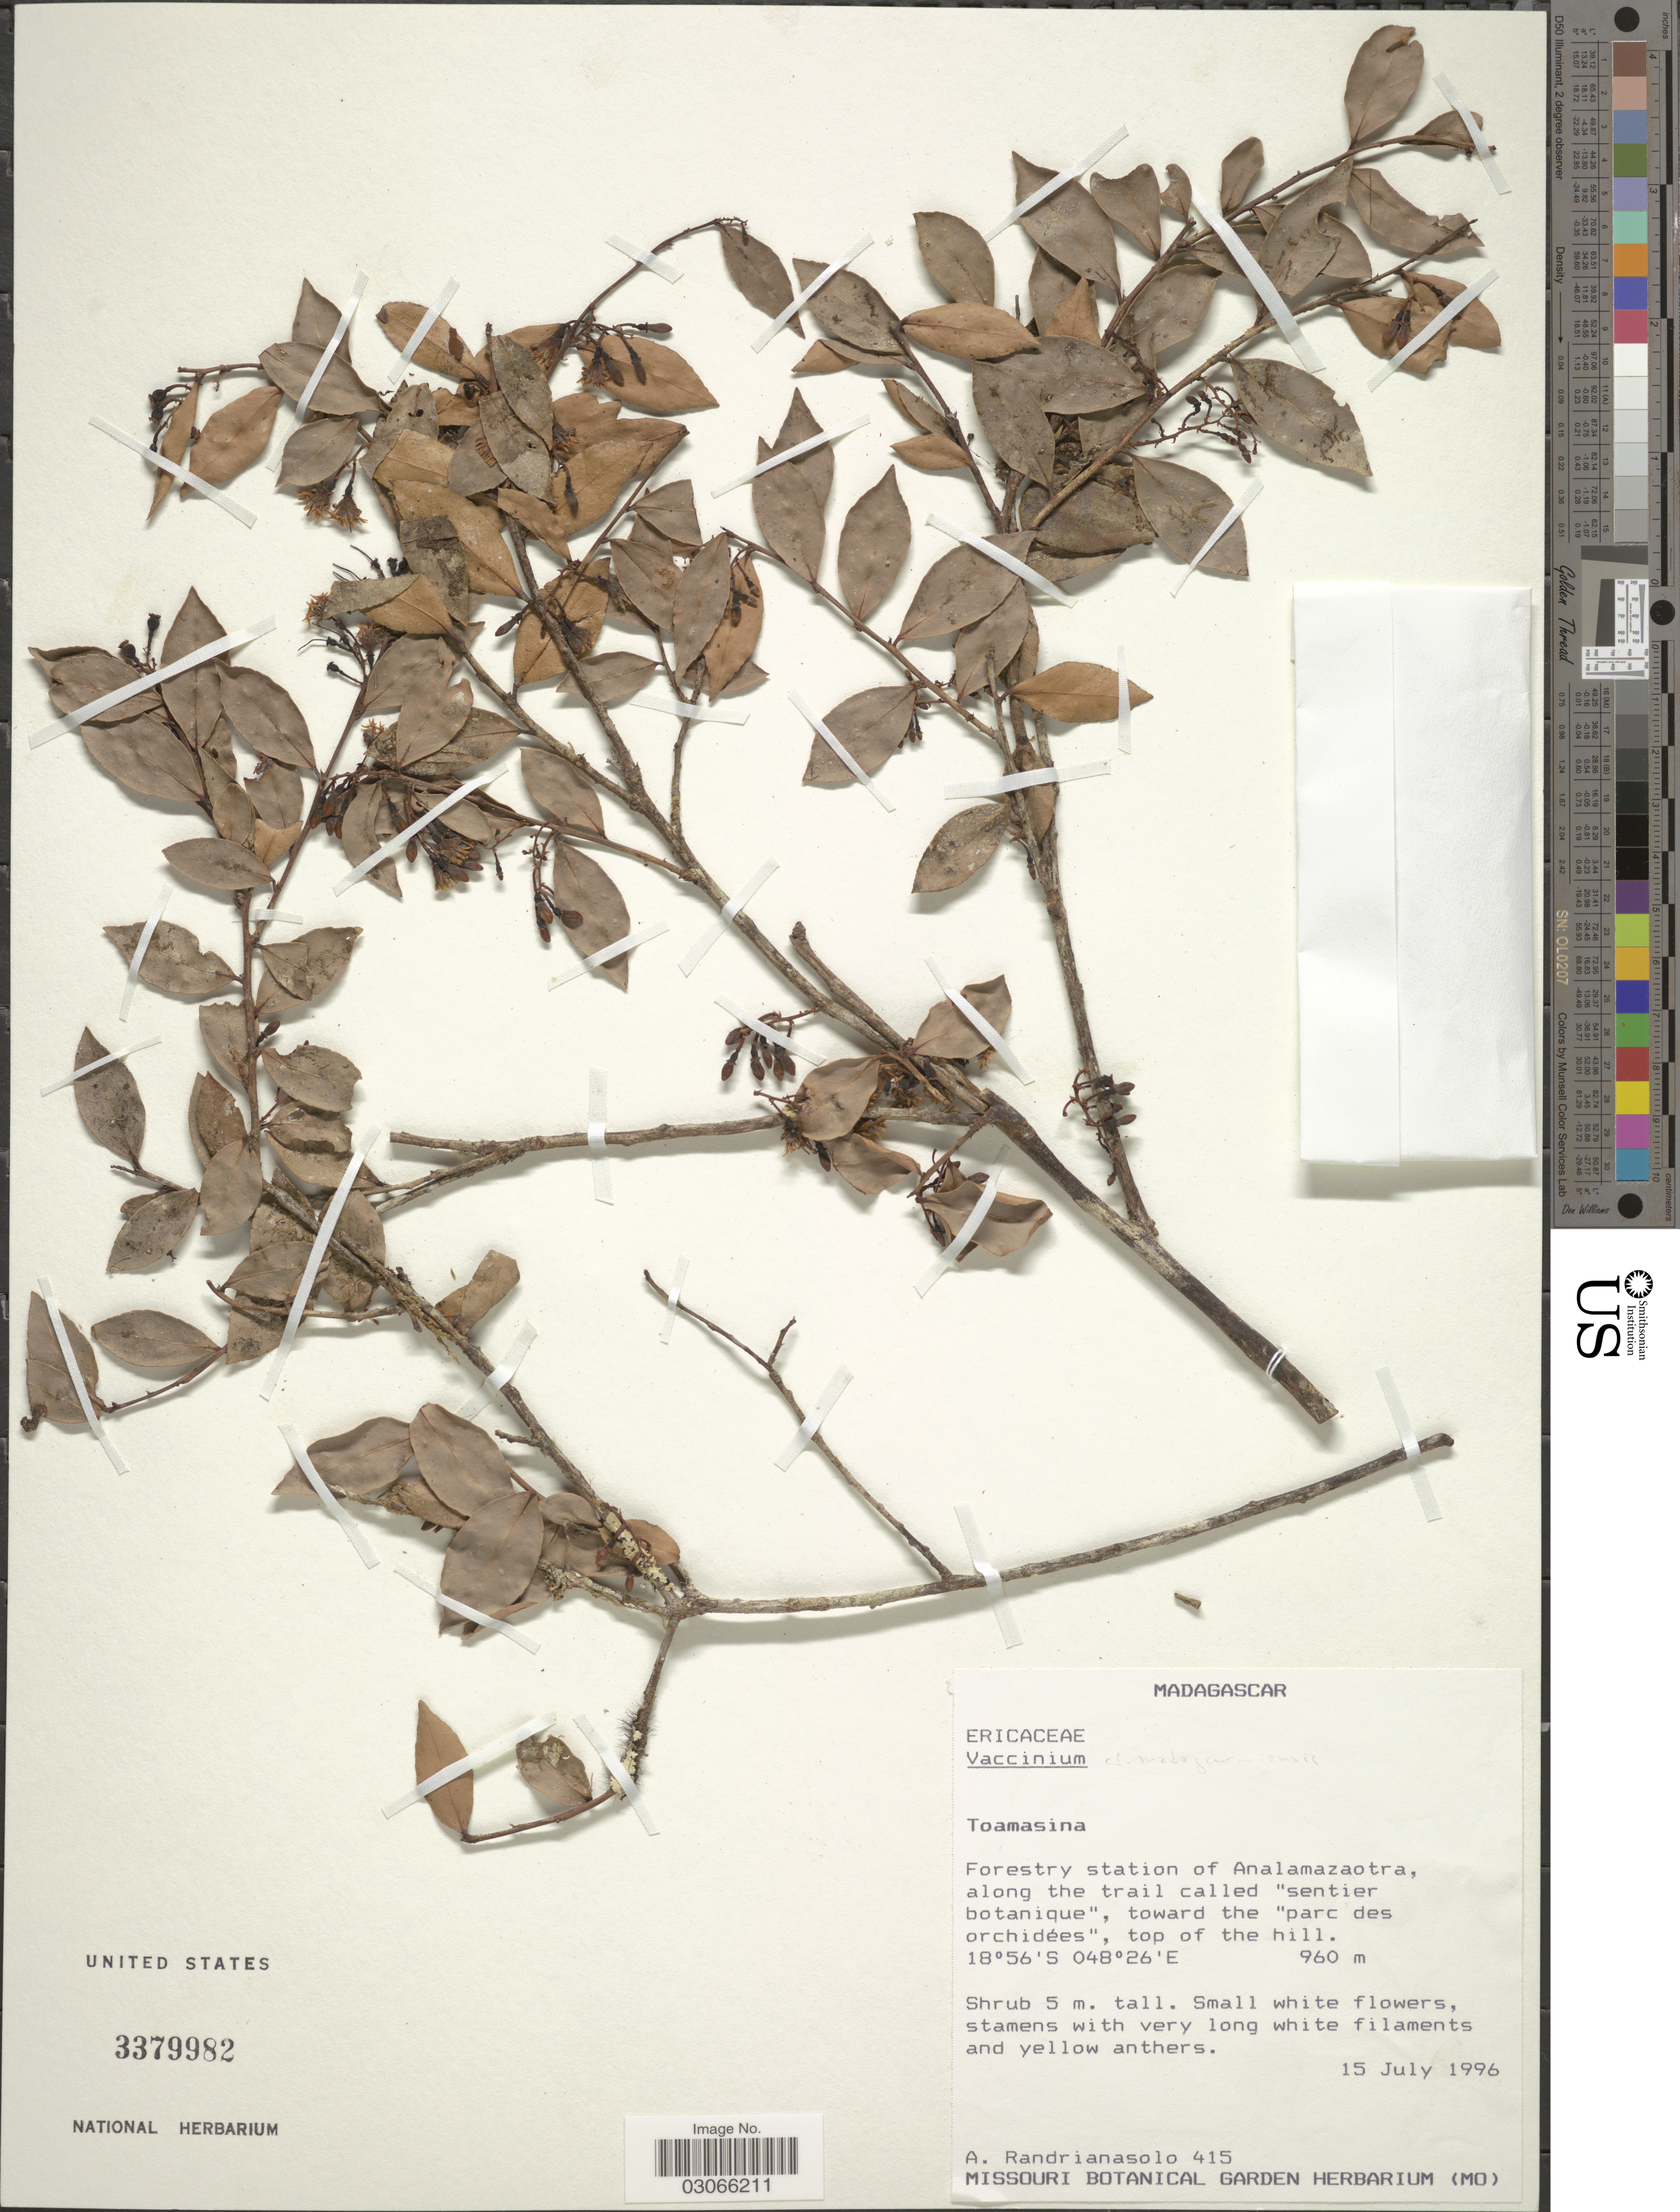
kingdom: Plantae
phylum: Tracheophyta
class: Magnoliopsida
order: Ericales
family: Ericaceae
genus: Vaccinium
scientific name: Vaccinium sp.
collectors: A. Randrianasolo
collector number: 415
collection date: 1996-07-15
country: Madagascar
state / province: Alaotra Mangoro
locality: Forestry station of Analamazaotra, along the trail called "sentier botanique", toward the "parc des orchidées", top of the hill.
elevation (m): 960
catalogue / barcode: US 3379982